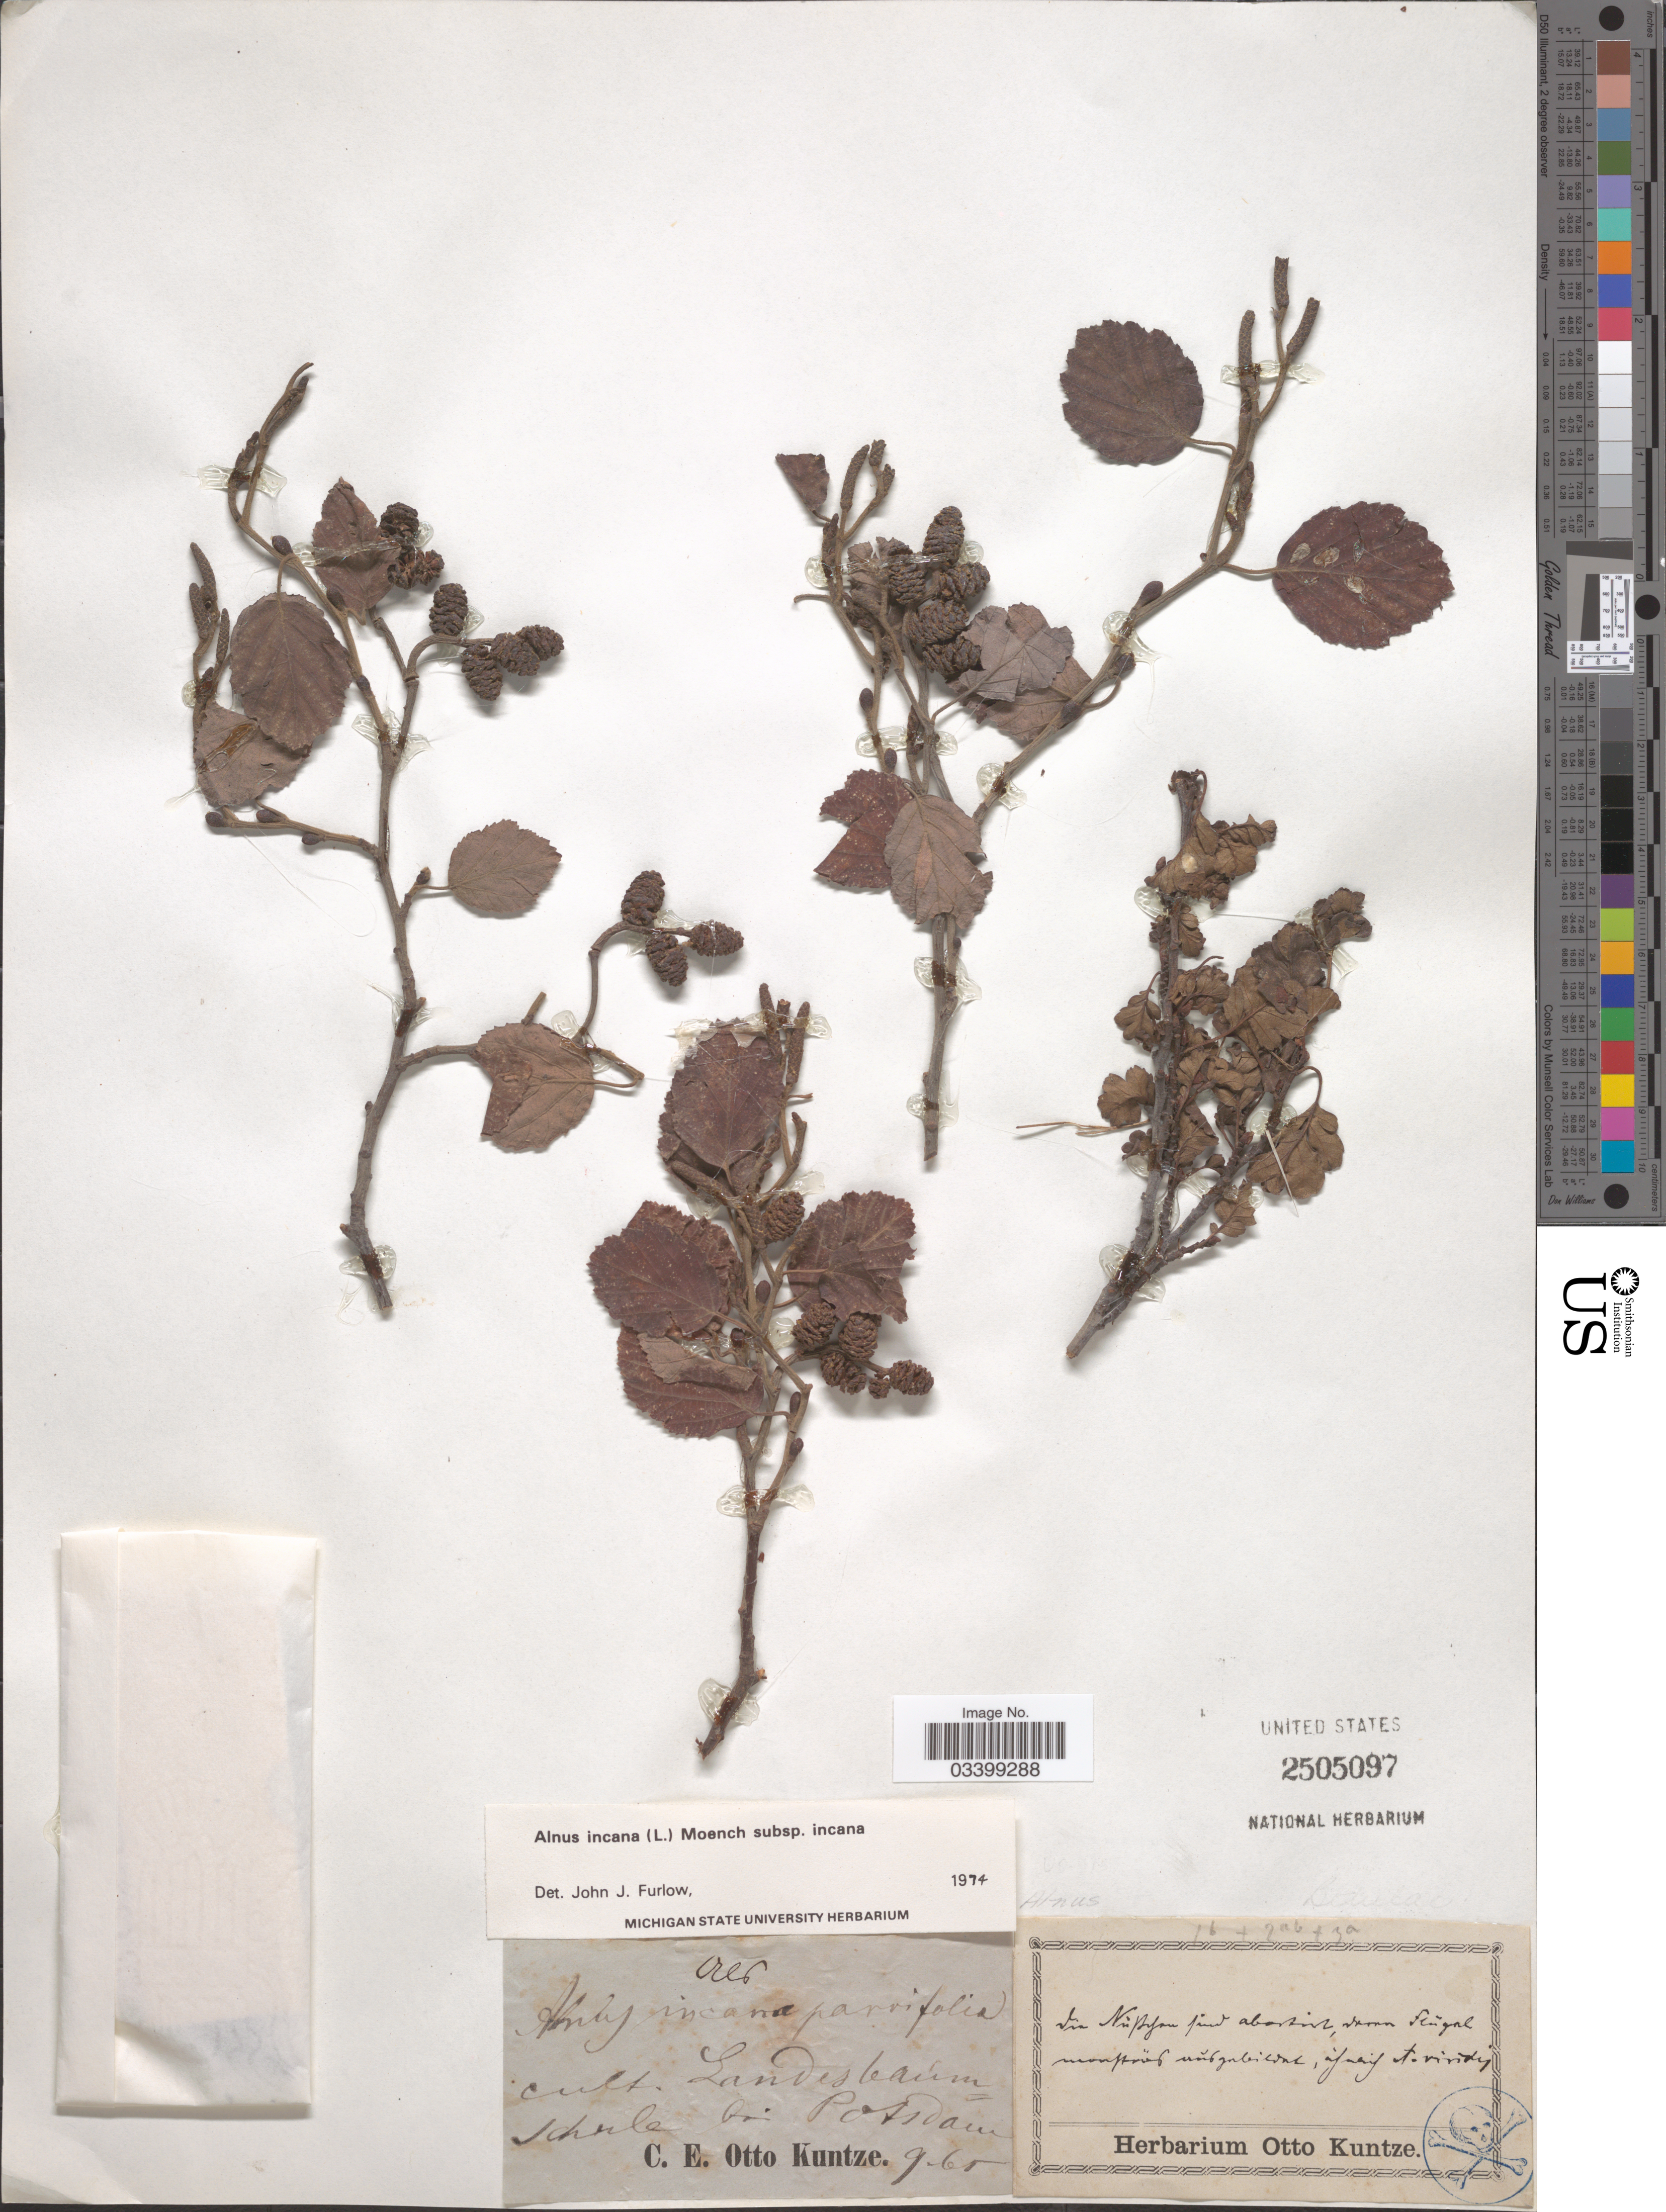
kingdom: Plantae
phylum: Tracheophyta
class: Magnoliopsida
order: Fagales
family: Betulaceae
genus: Alnus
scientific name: Alnus incana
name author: (L.) Moench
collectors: C.E.O. Kuntze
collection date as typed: Transcribed d/m/y: /9/61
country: Germany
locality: Landesbaum Schule bei Postdam. [interpreted]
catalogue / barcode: US 2505097